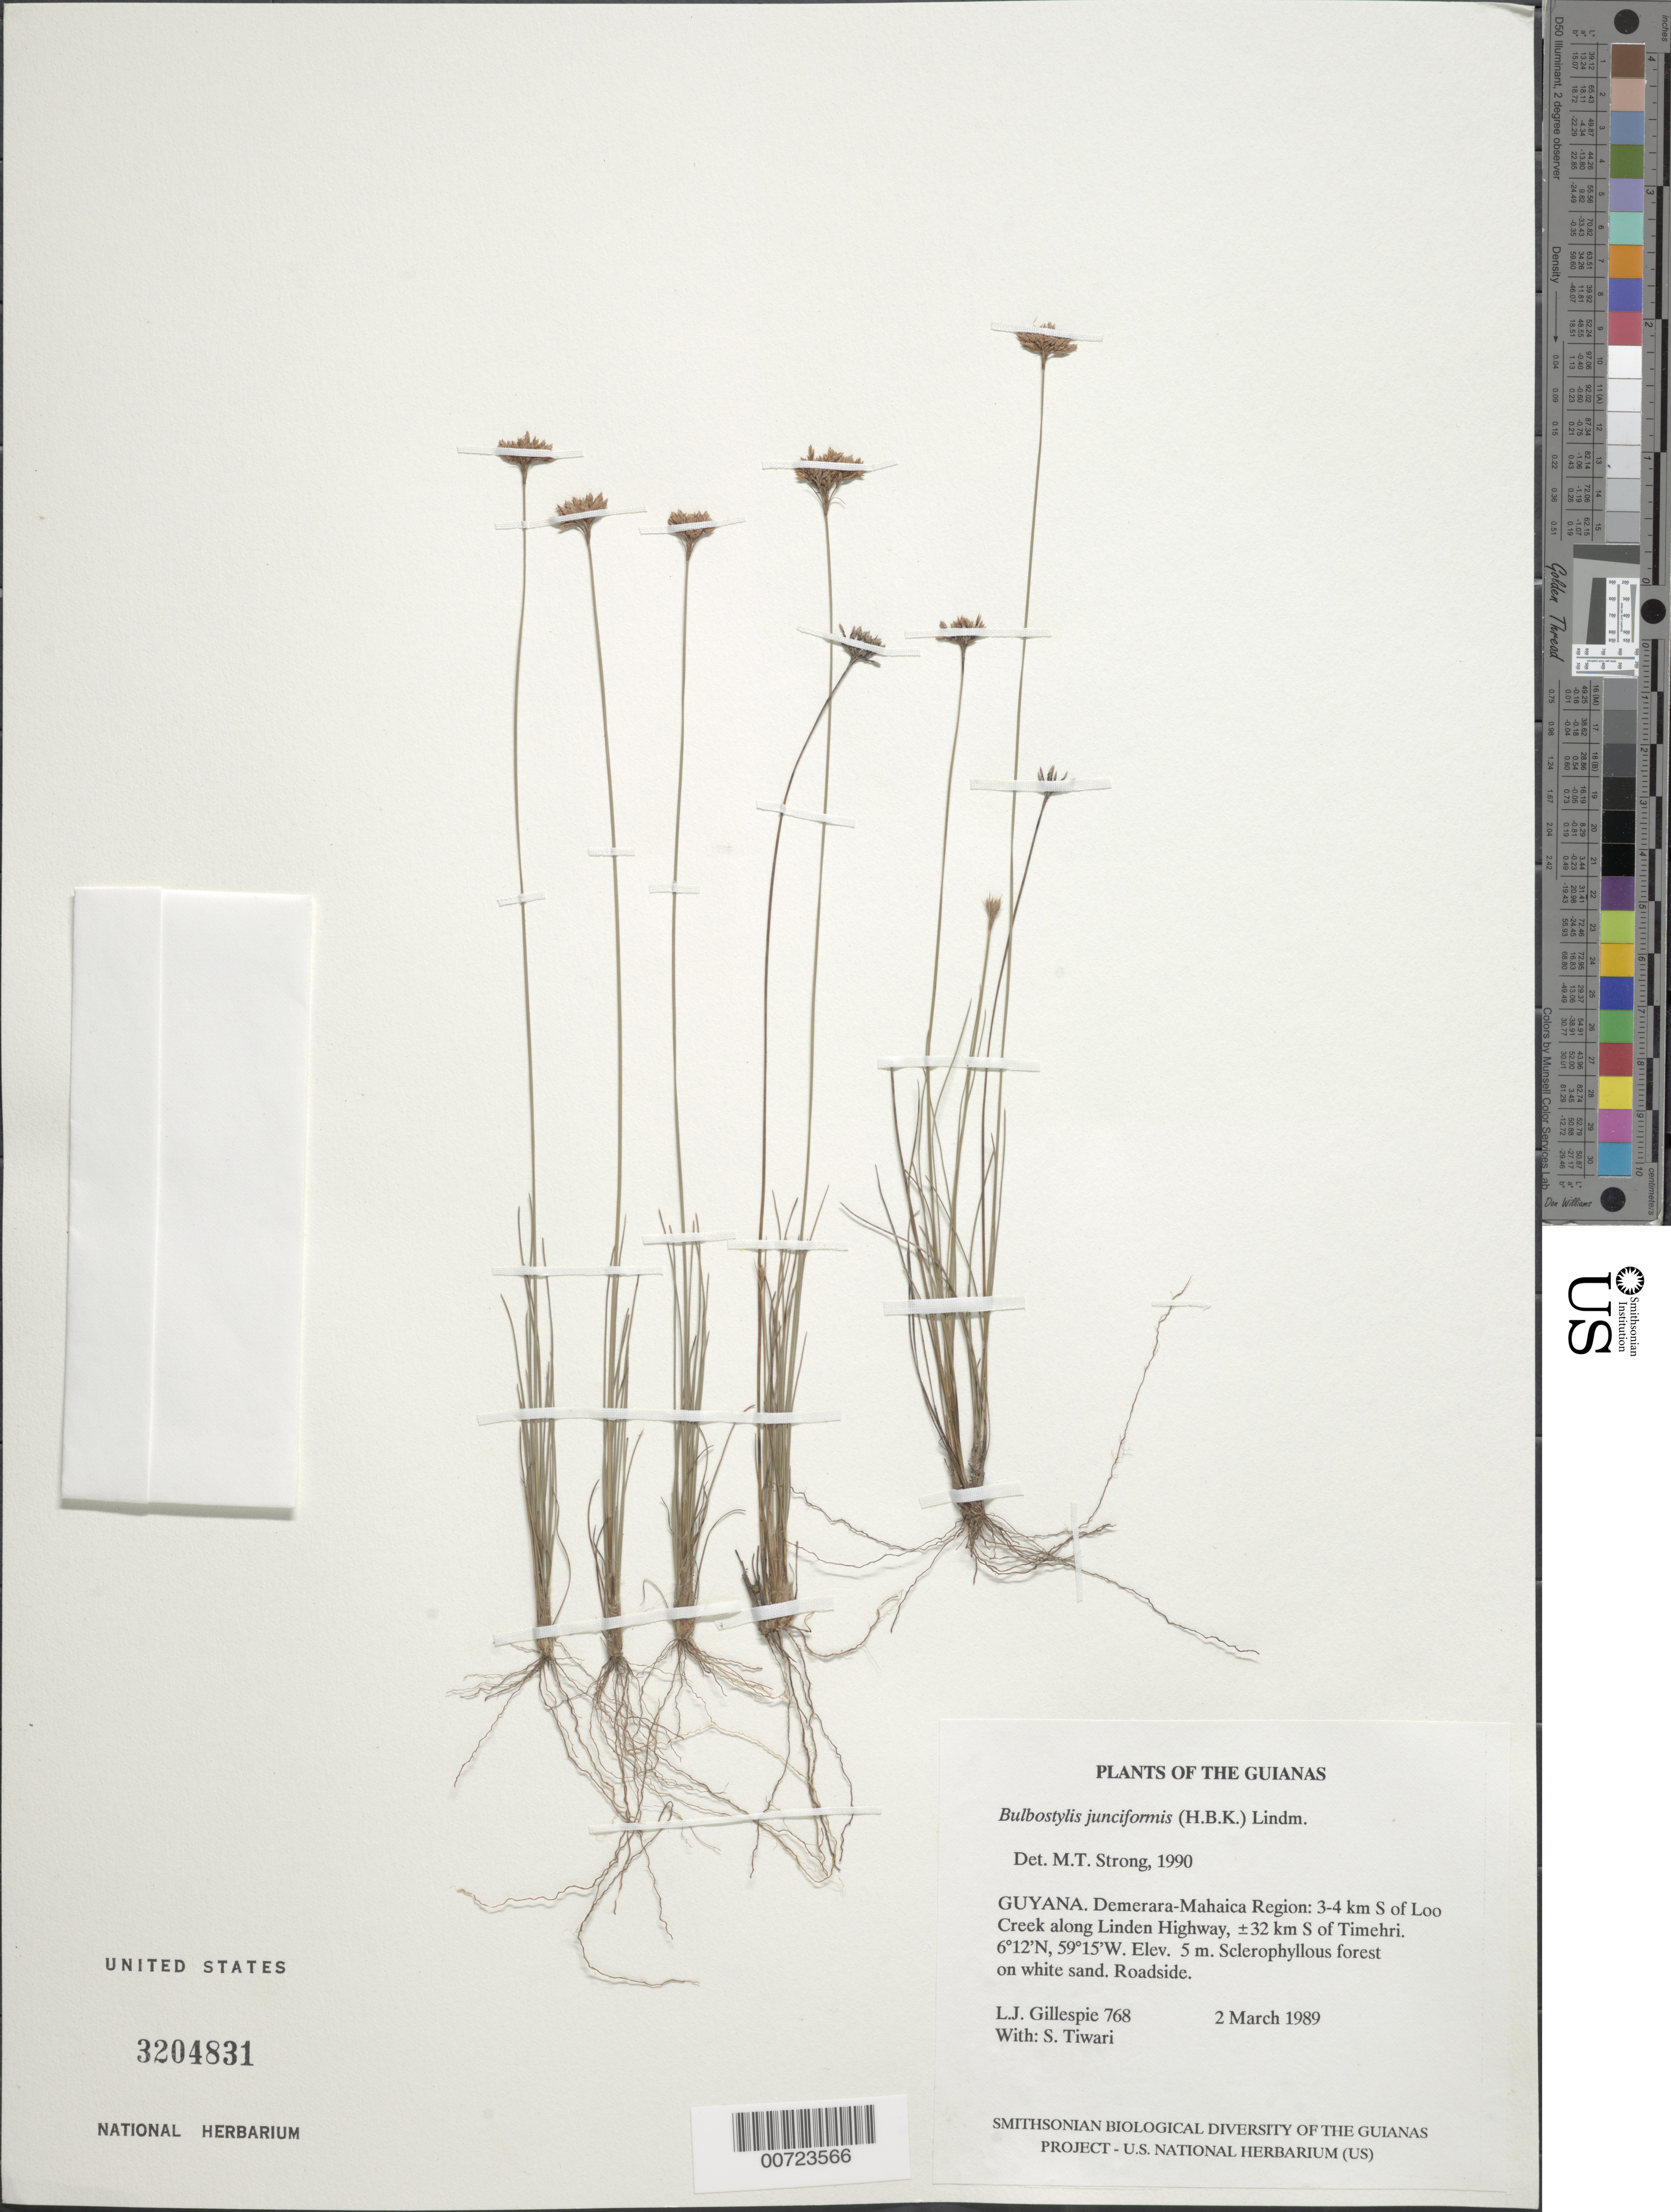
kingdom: Plantae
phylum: Tracheophyta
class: Liliopsida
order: Poales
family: Cyperaceae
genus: Bulbostylis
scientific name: Bulbostylis junciformis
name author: (Kunth) C.B. Clarke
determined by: Strong, M. T., (US), Smithsonian Institution - National Museum of Natural History (UNITED STATES)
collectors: L. J. Gillespie & S. Tiwari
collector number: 768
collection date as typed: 2 March 1989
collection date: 1989-03-02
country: Guyana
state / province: Demerara-Mahaica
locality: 3-4 km S of Loo Creek along Linden Highway, ±32 km S of Timehri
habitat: Sclerophyllous forest on white sand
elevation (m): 5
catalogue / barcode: US 3204831